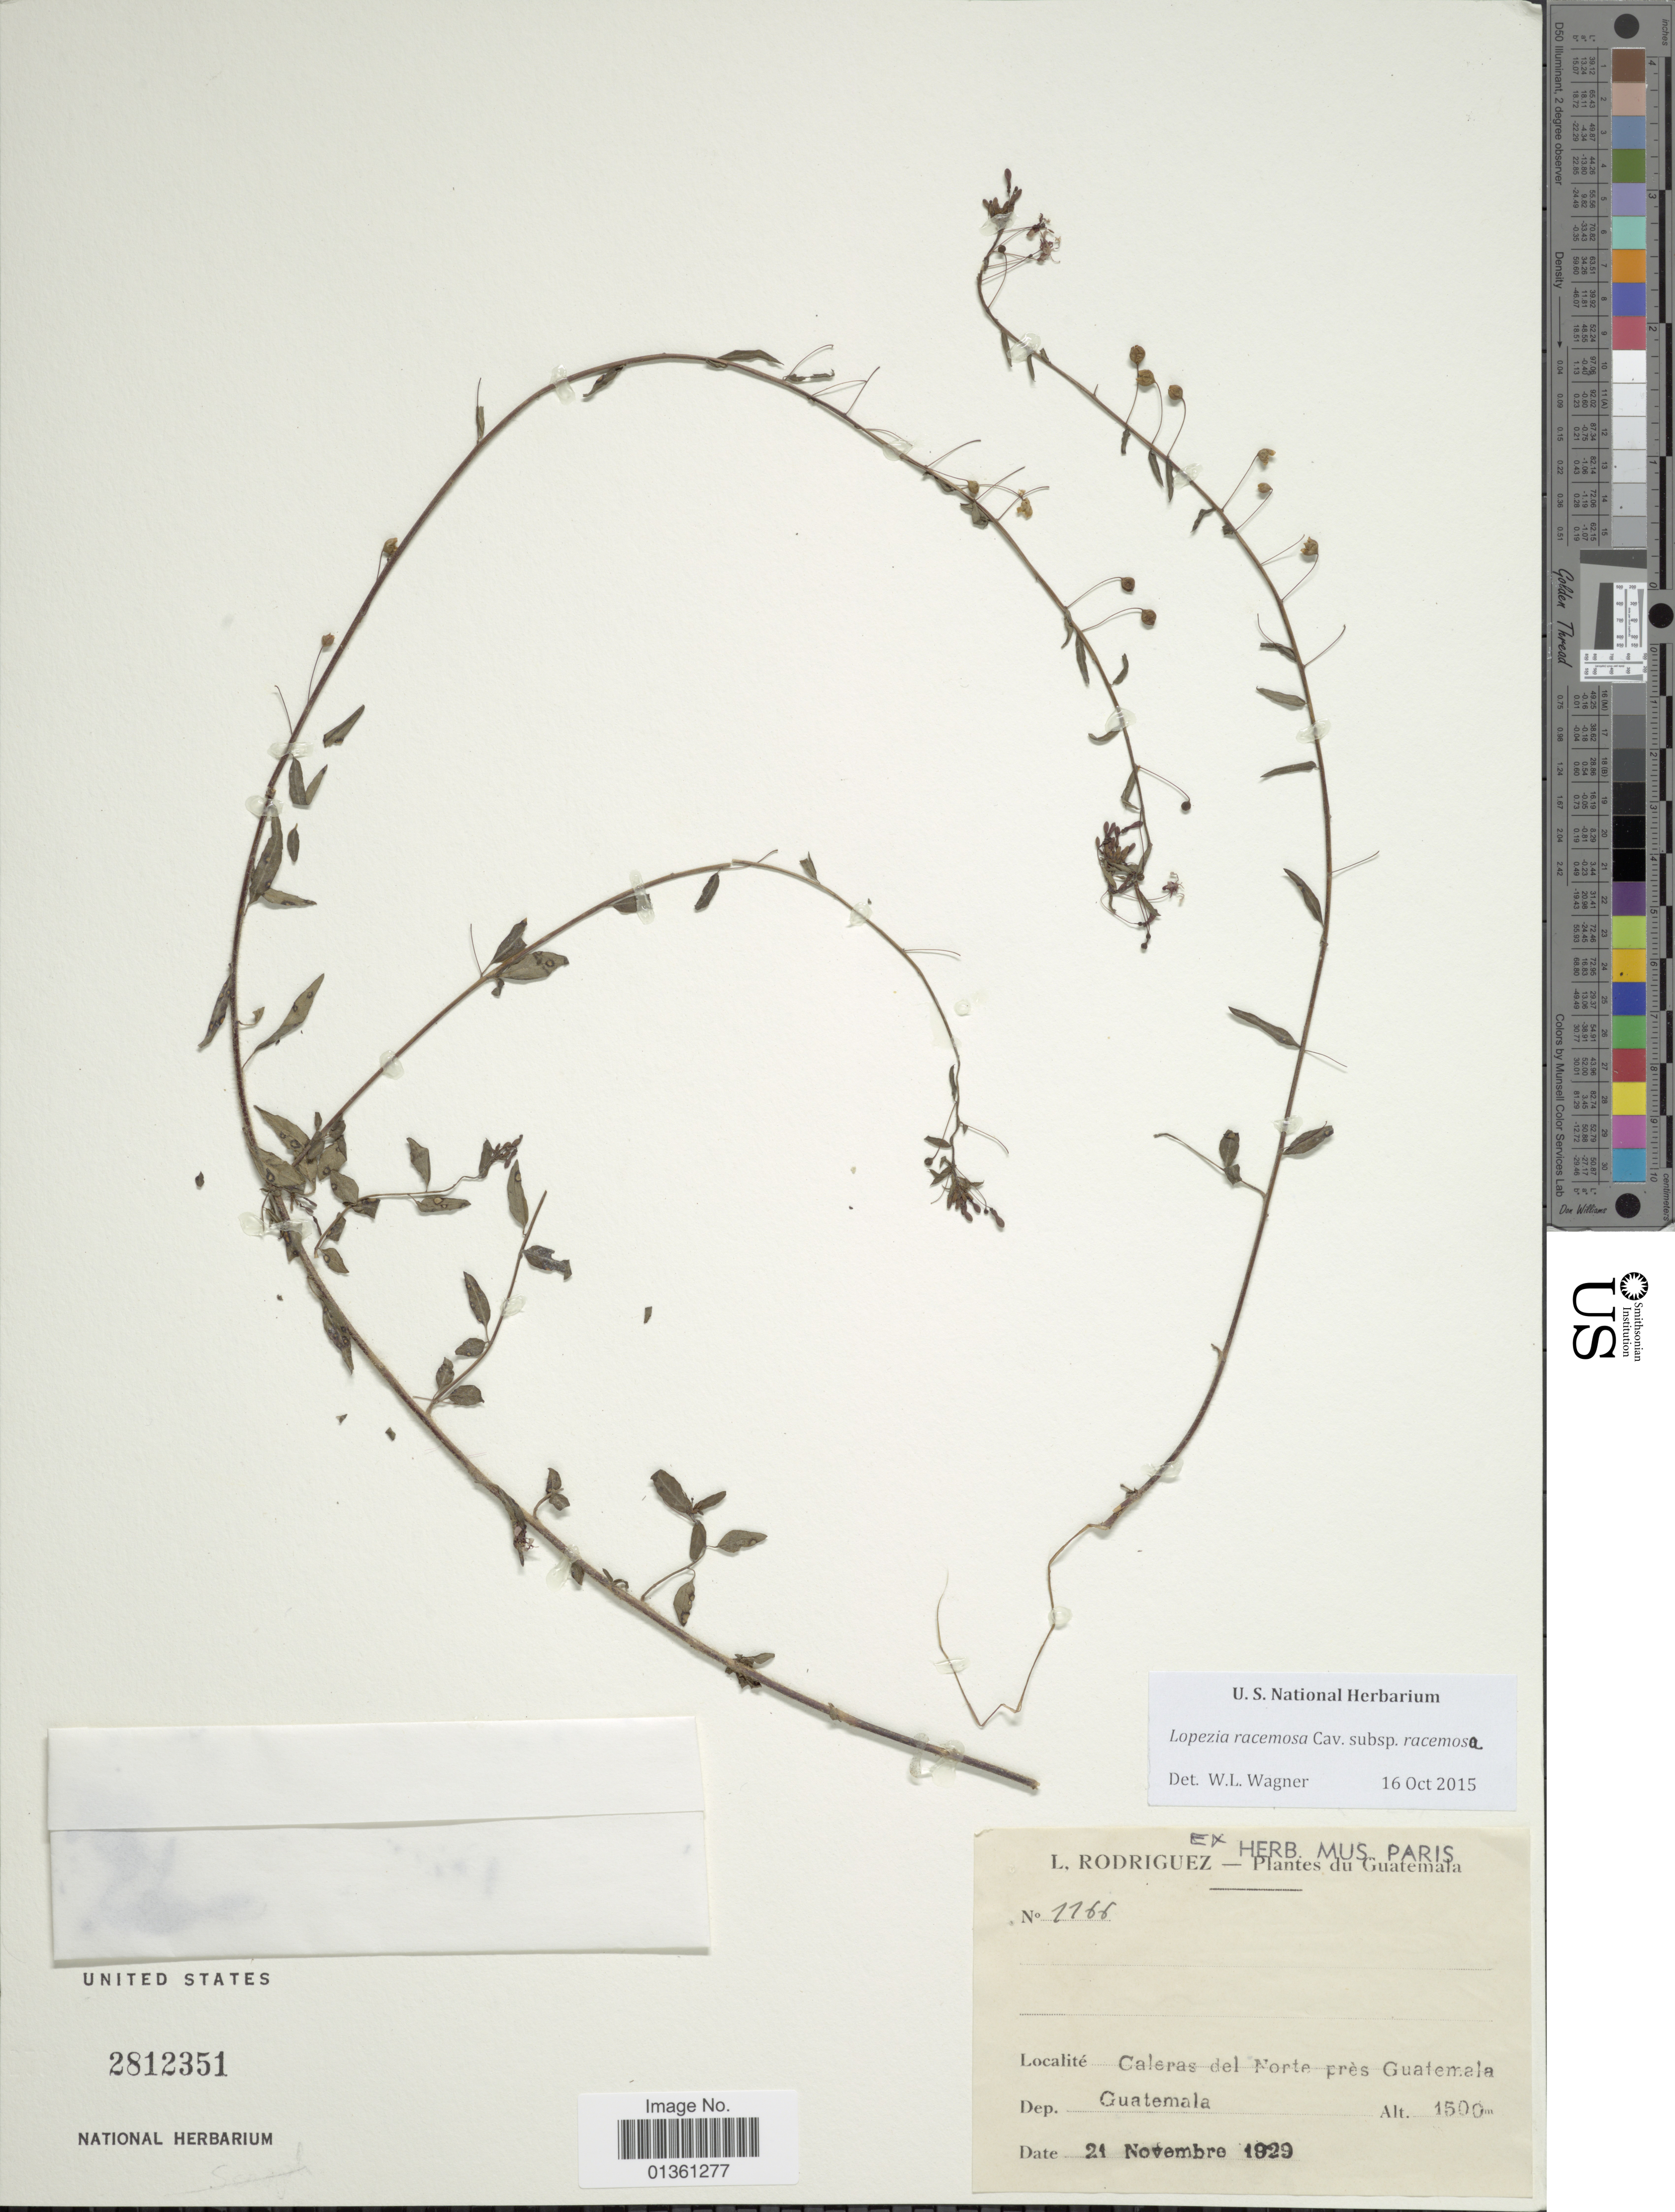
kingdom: Plantae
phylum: Tracheophyta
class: Magnoliopsida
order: Myrtales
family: Onagraceae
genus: Lopezia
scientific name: Lopezia racemosa subsp. racemosa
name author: Cav.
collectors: L. Rodriguez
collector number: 1166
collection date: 1929-11-21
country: Guatemala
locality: Caleras del Norte.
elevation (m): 1500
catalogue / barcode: US 2812351